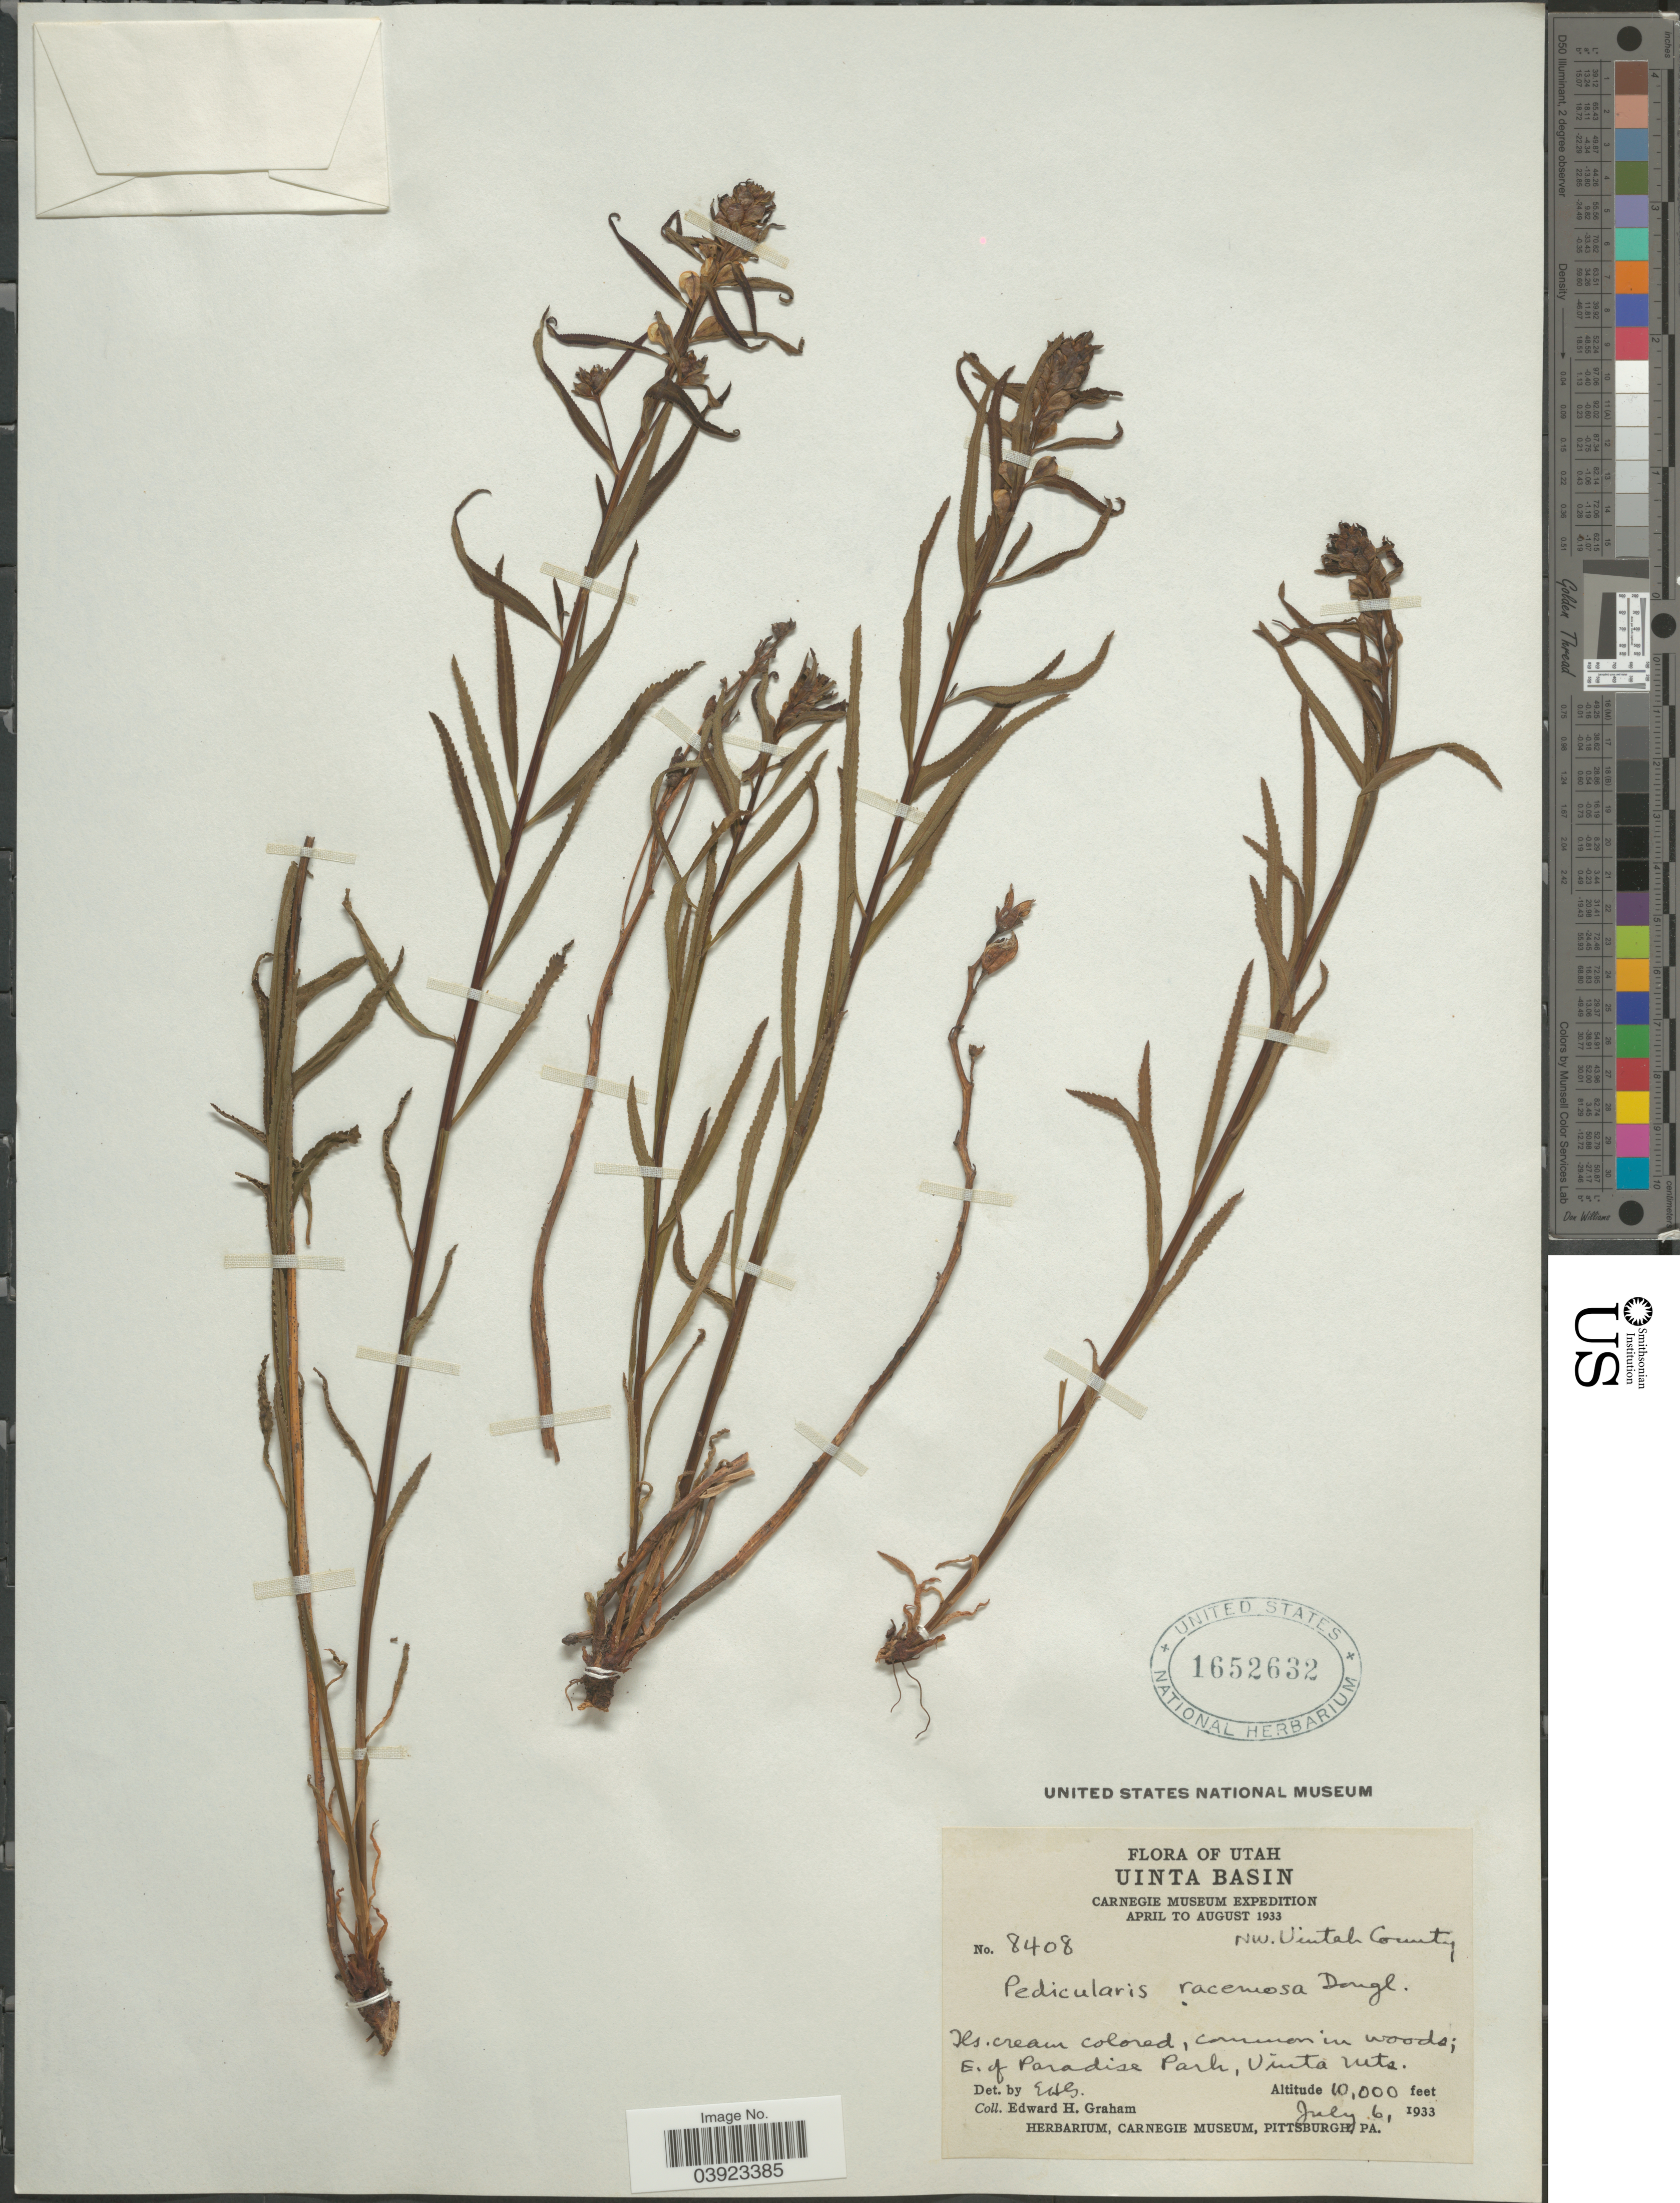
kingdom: Plantae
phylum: Tracheophyta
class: Magnoliopsida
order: Lamiales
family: Orobanchaceae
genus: Pedicularis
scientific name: Pedicularis racemosa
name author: Douglas ex Benth.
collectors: E. H. Graham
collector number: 8408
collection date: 1933-07-06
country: United States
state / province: Utah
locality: Uinta Basin. NW. Uintah County. E. of Paradise Park, Uinta Mts.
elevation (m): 3048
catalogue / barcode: US 1652632